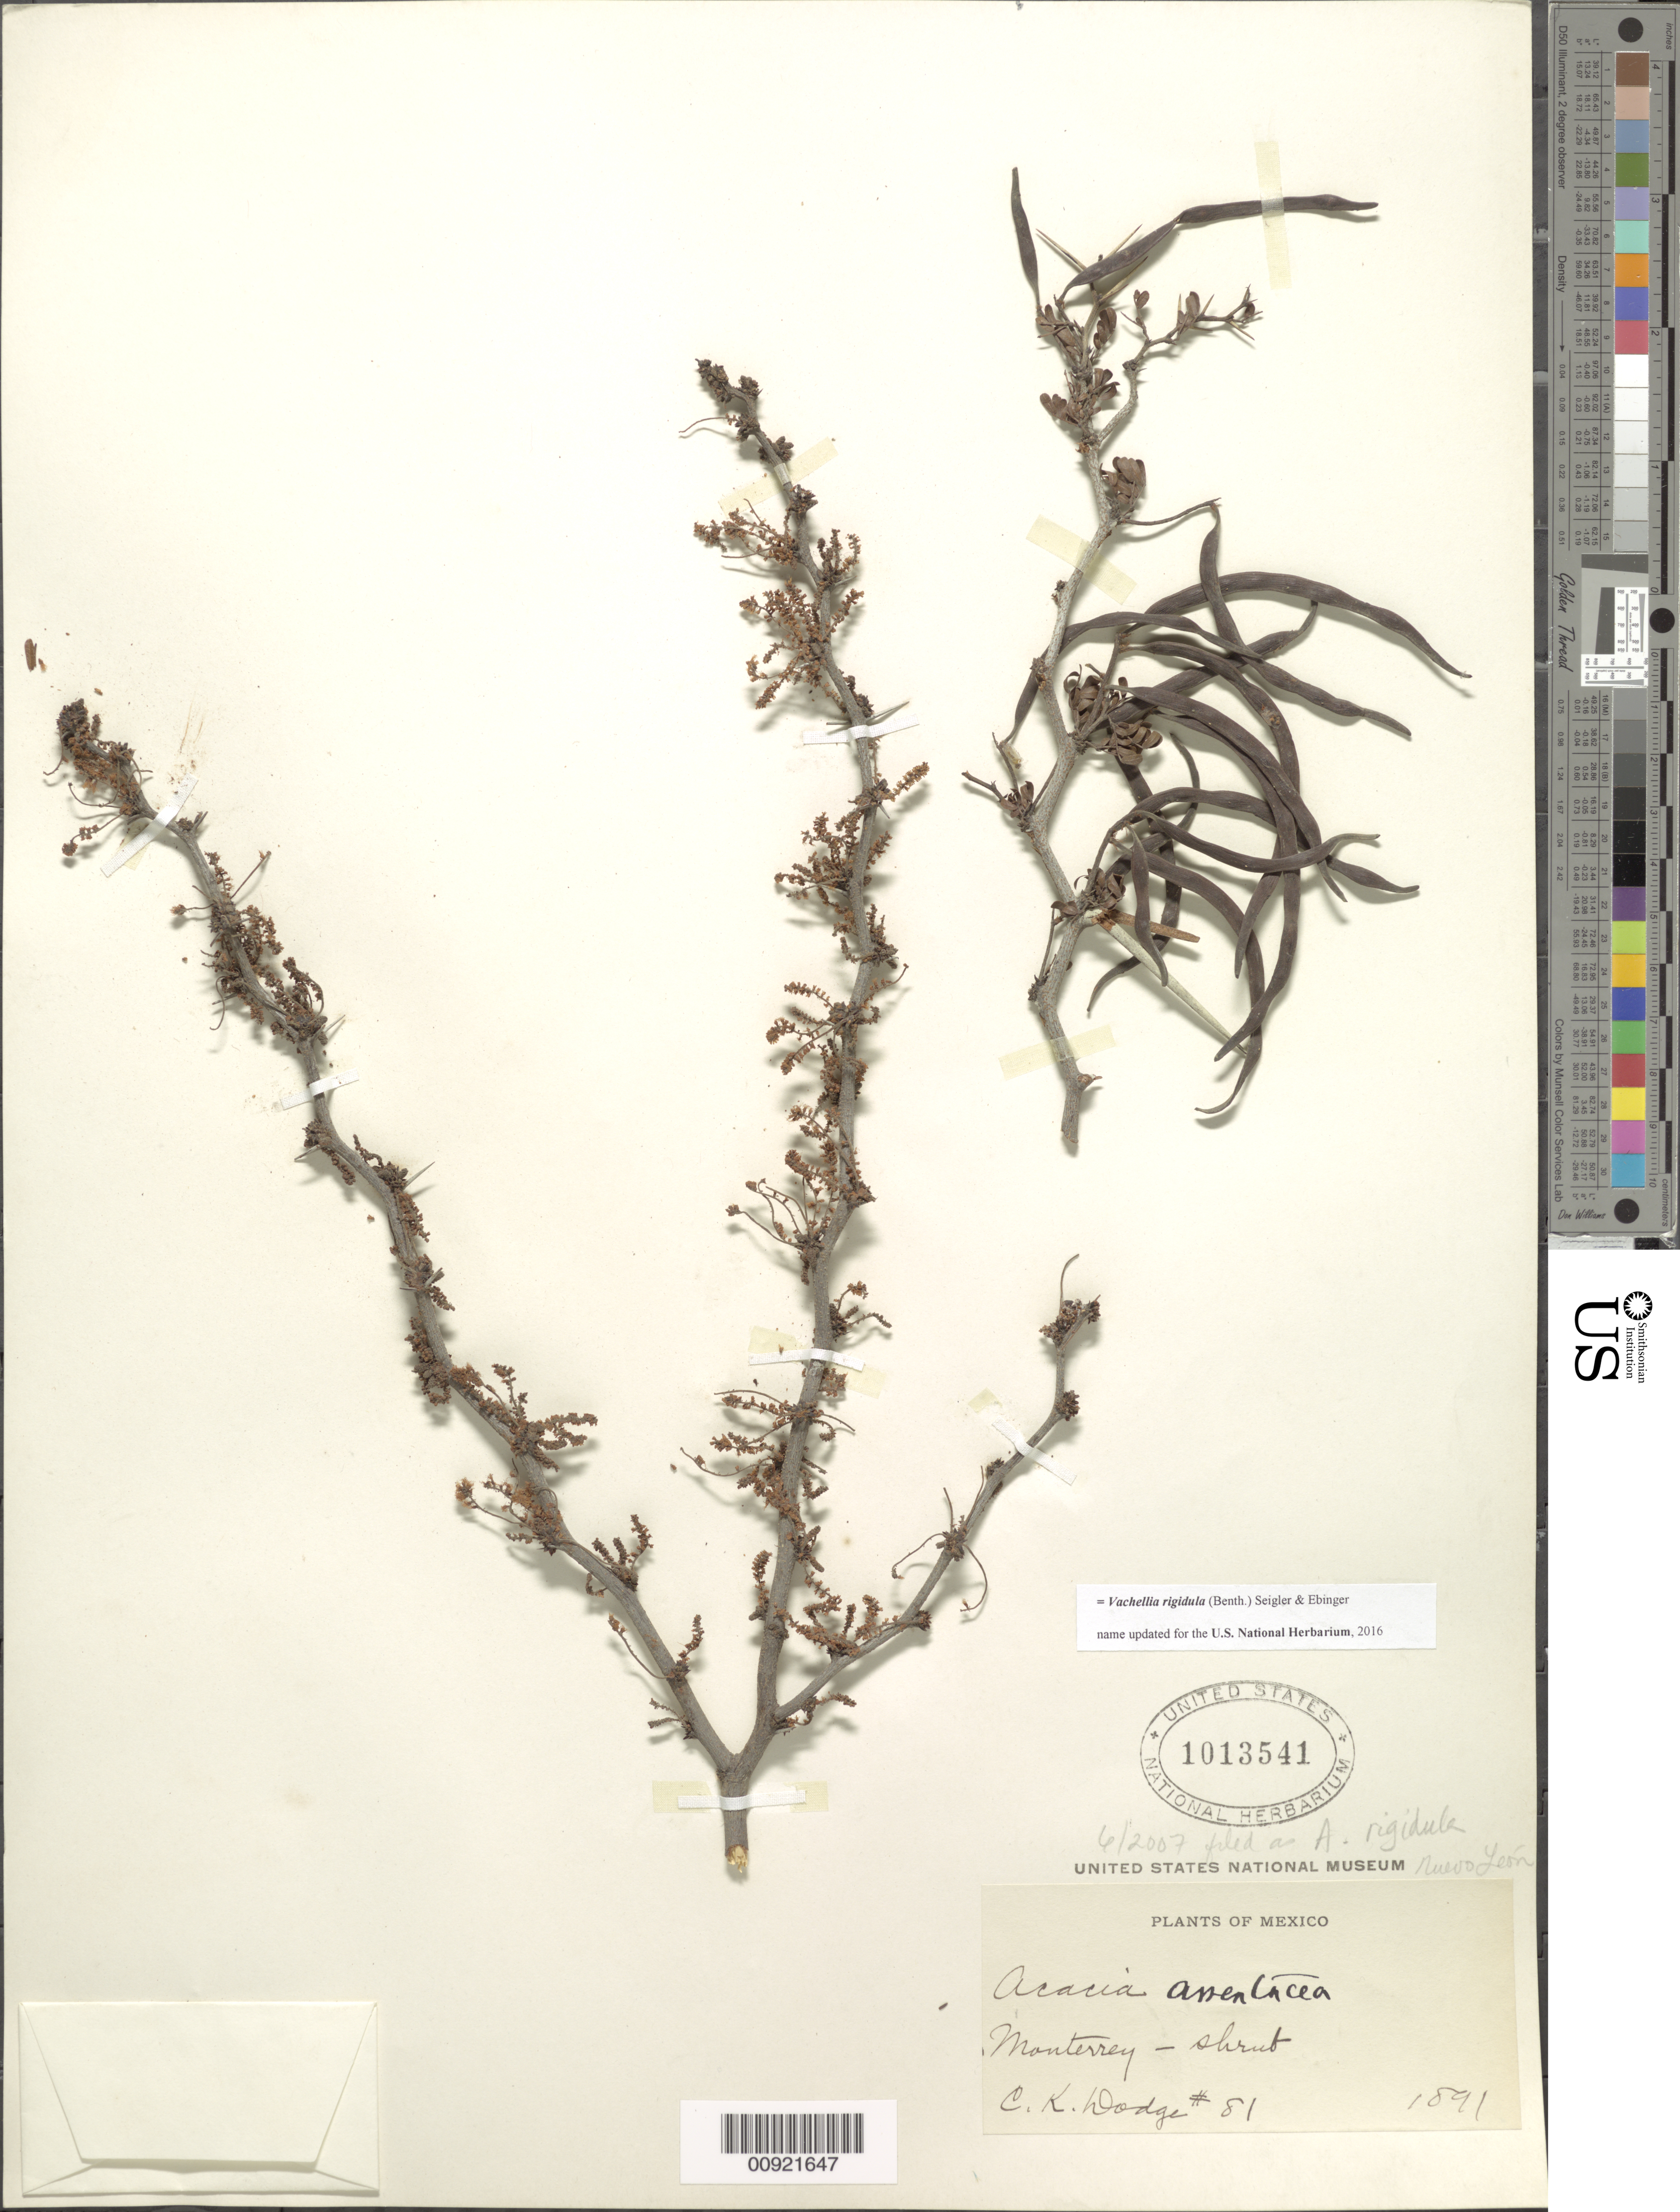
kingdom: Plantae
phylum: Tracheophyta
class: Magnoliopsida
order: Fabales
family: Fabaceae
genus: Vachellia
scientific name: Vachellia rigidula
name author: (Benth.) Seigler & Ebinger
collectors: C. Dodge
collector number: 81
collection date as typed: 1891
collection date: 1891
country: Mexico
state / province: Nuevo León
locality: Monterrey.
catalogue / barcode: US 1013541